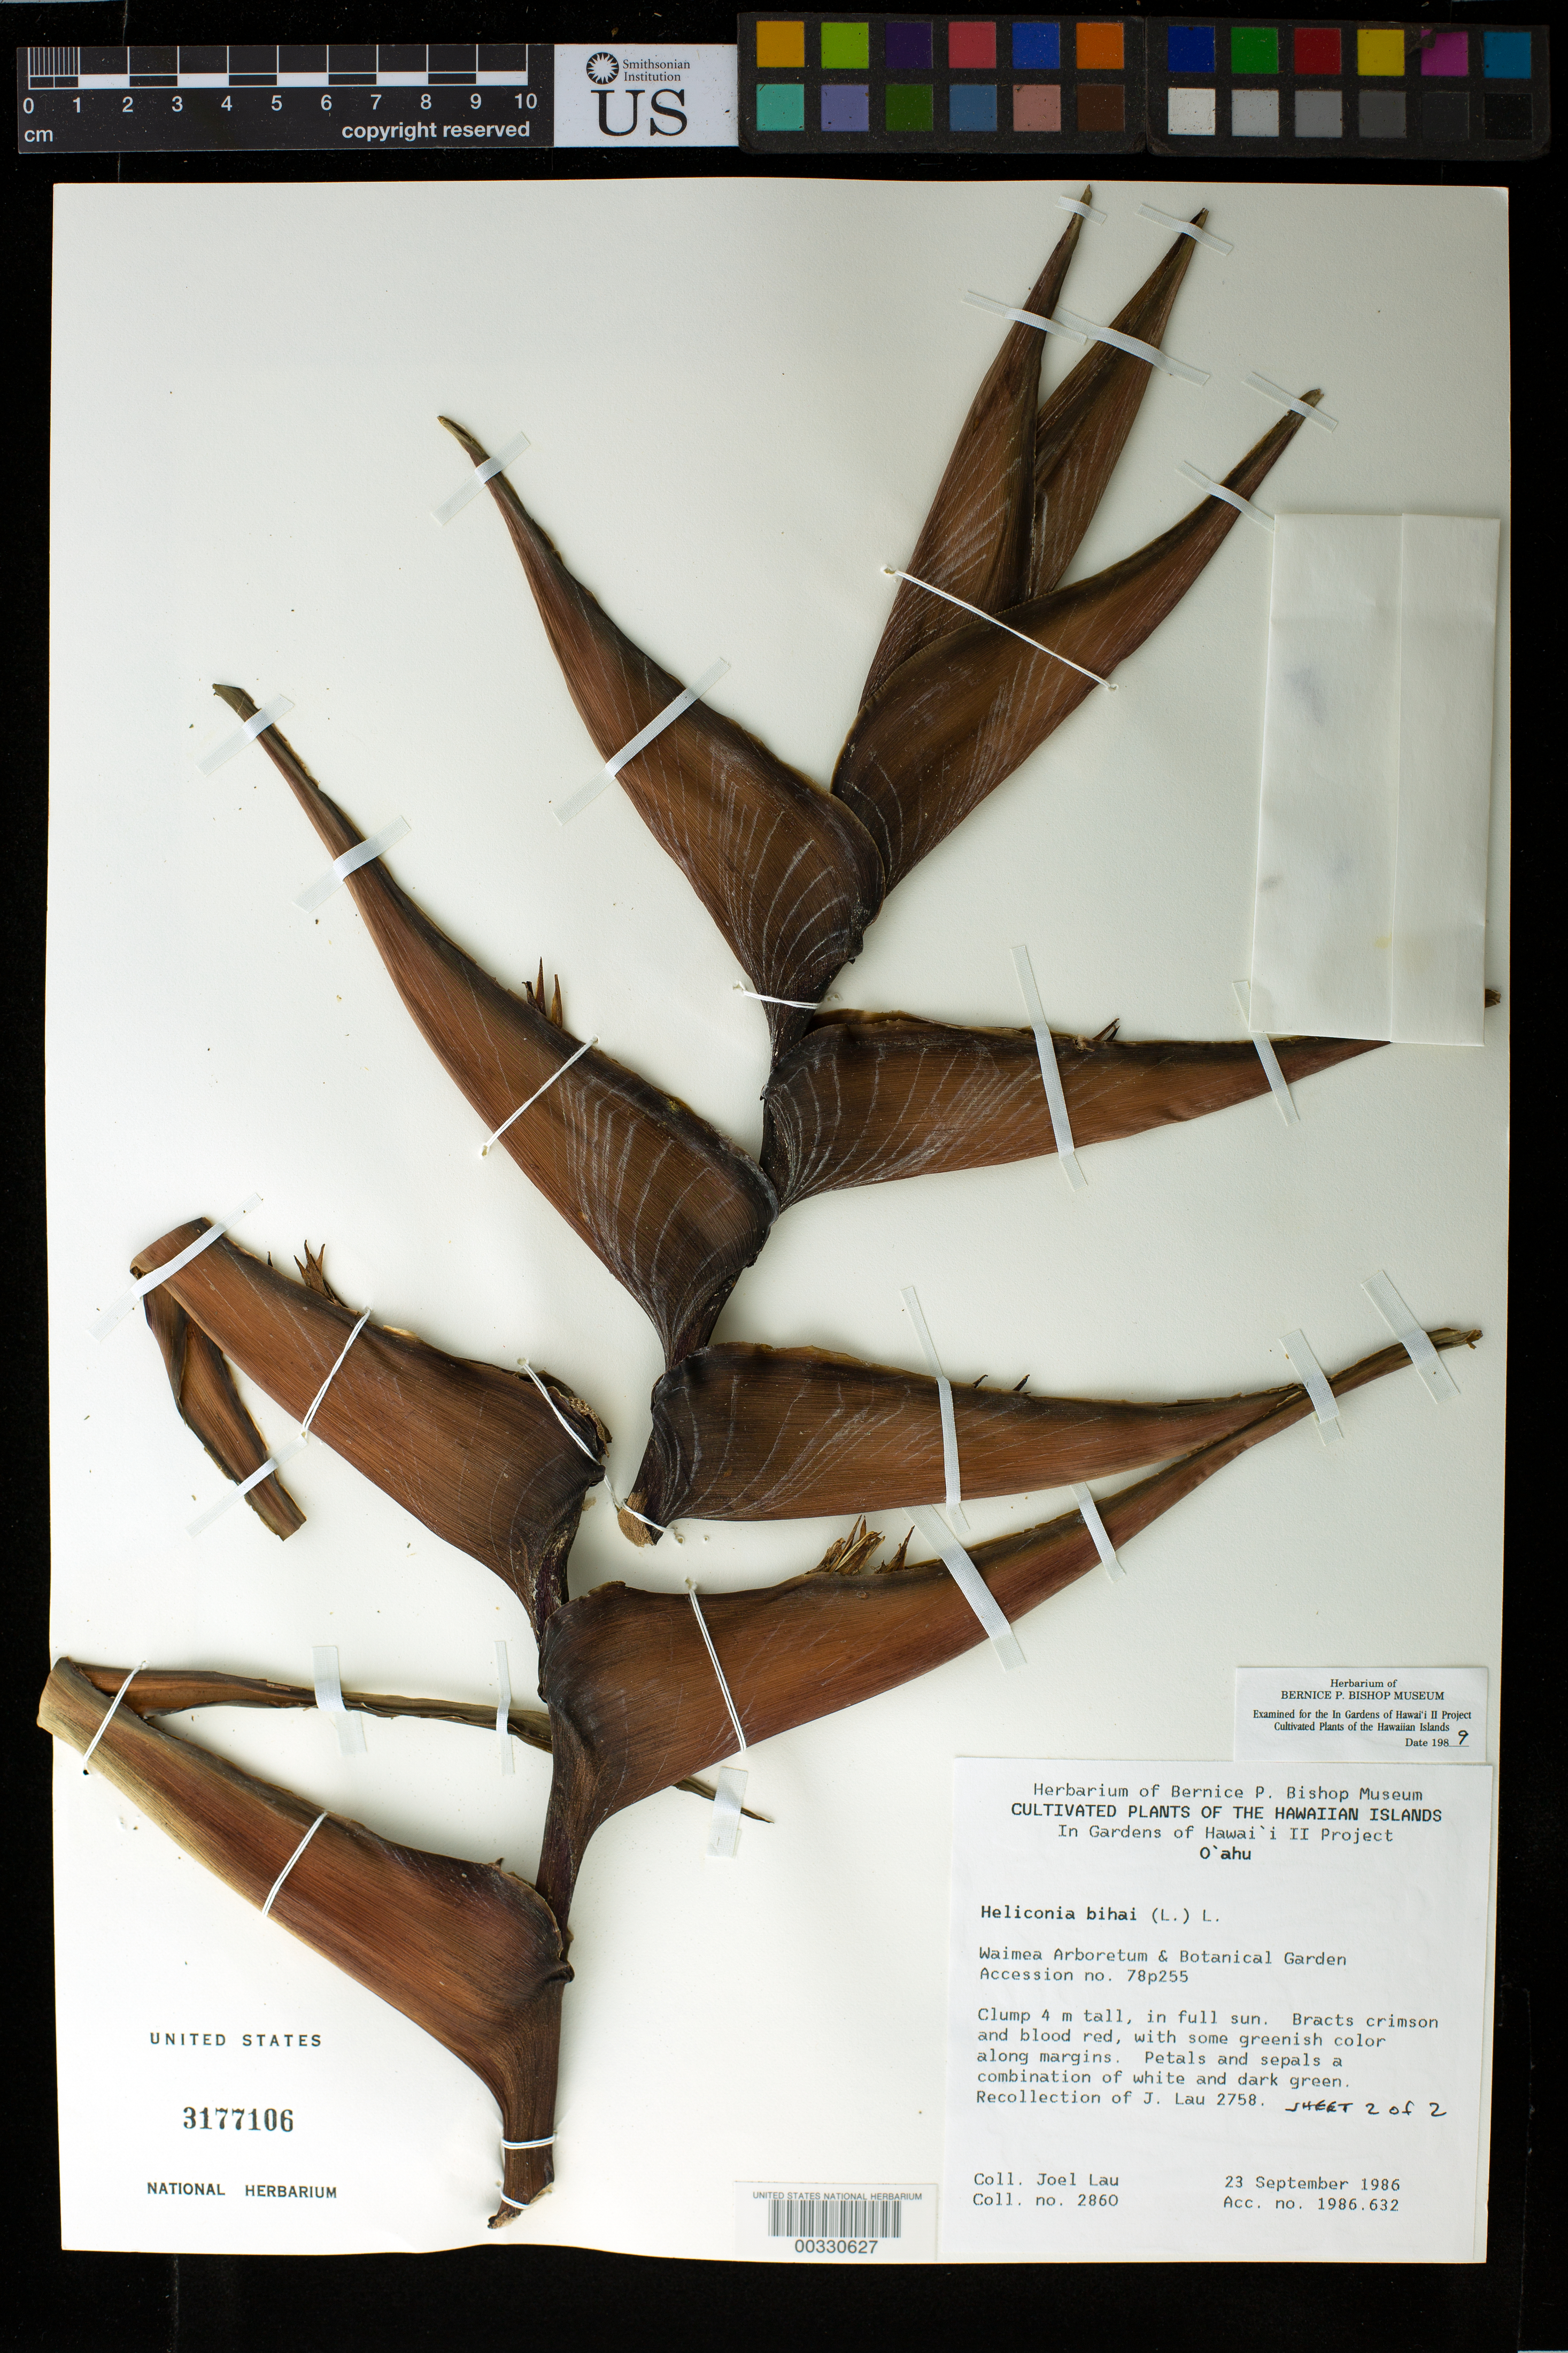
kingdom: Plantae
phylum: Tracheophyta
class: Liliopsida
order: Zingiberales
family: Heliconiaceae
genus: Heliconia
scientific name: Heliconia bihai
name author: (L.) L.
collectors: J. Lau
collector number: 2860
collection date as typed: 23 Sep 1986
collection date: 1986-09-23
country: United States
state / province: Florida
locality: Southern Florida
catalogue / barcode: US 3177106